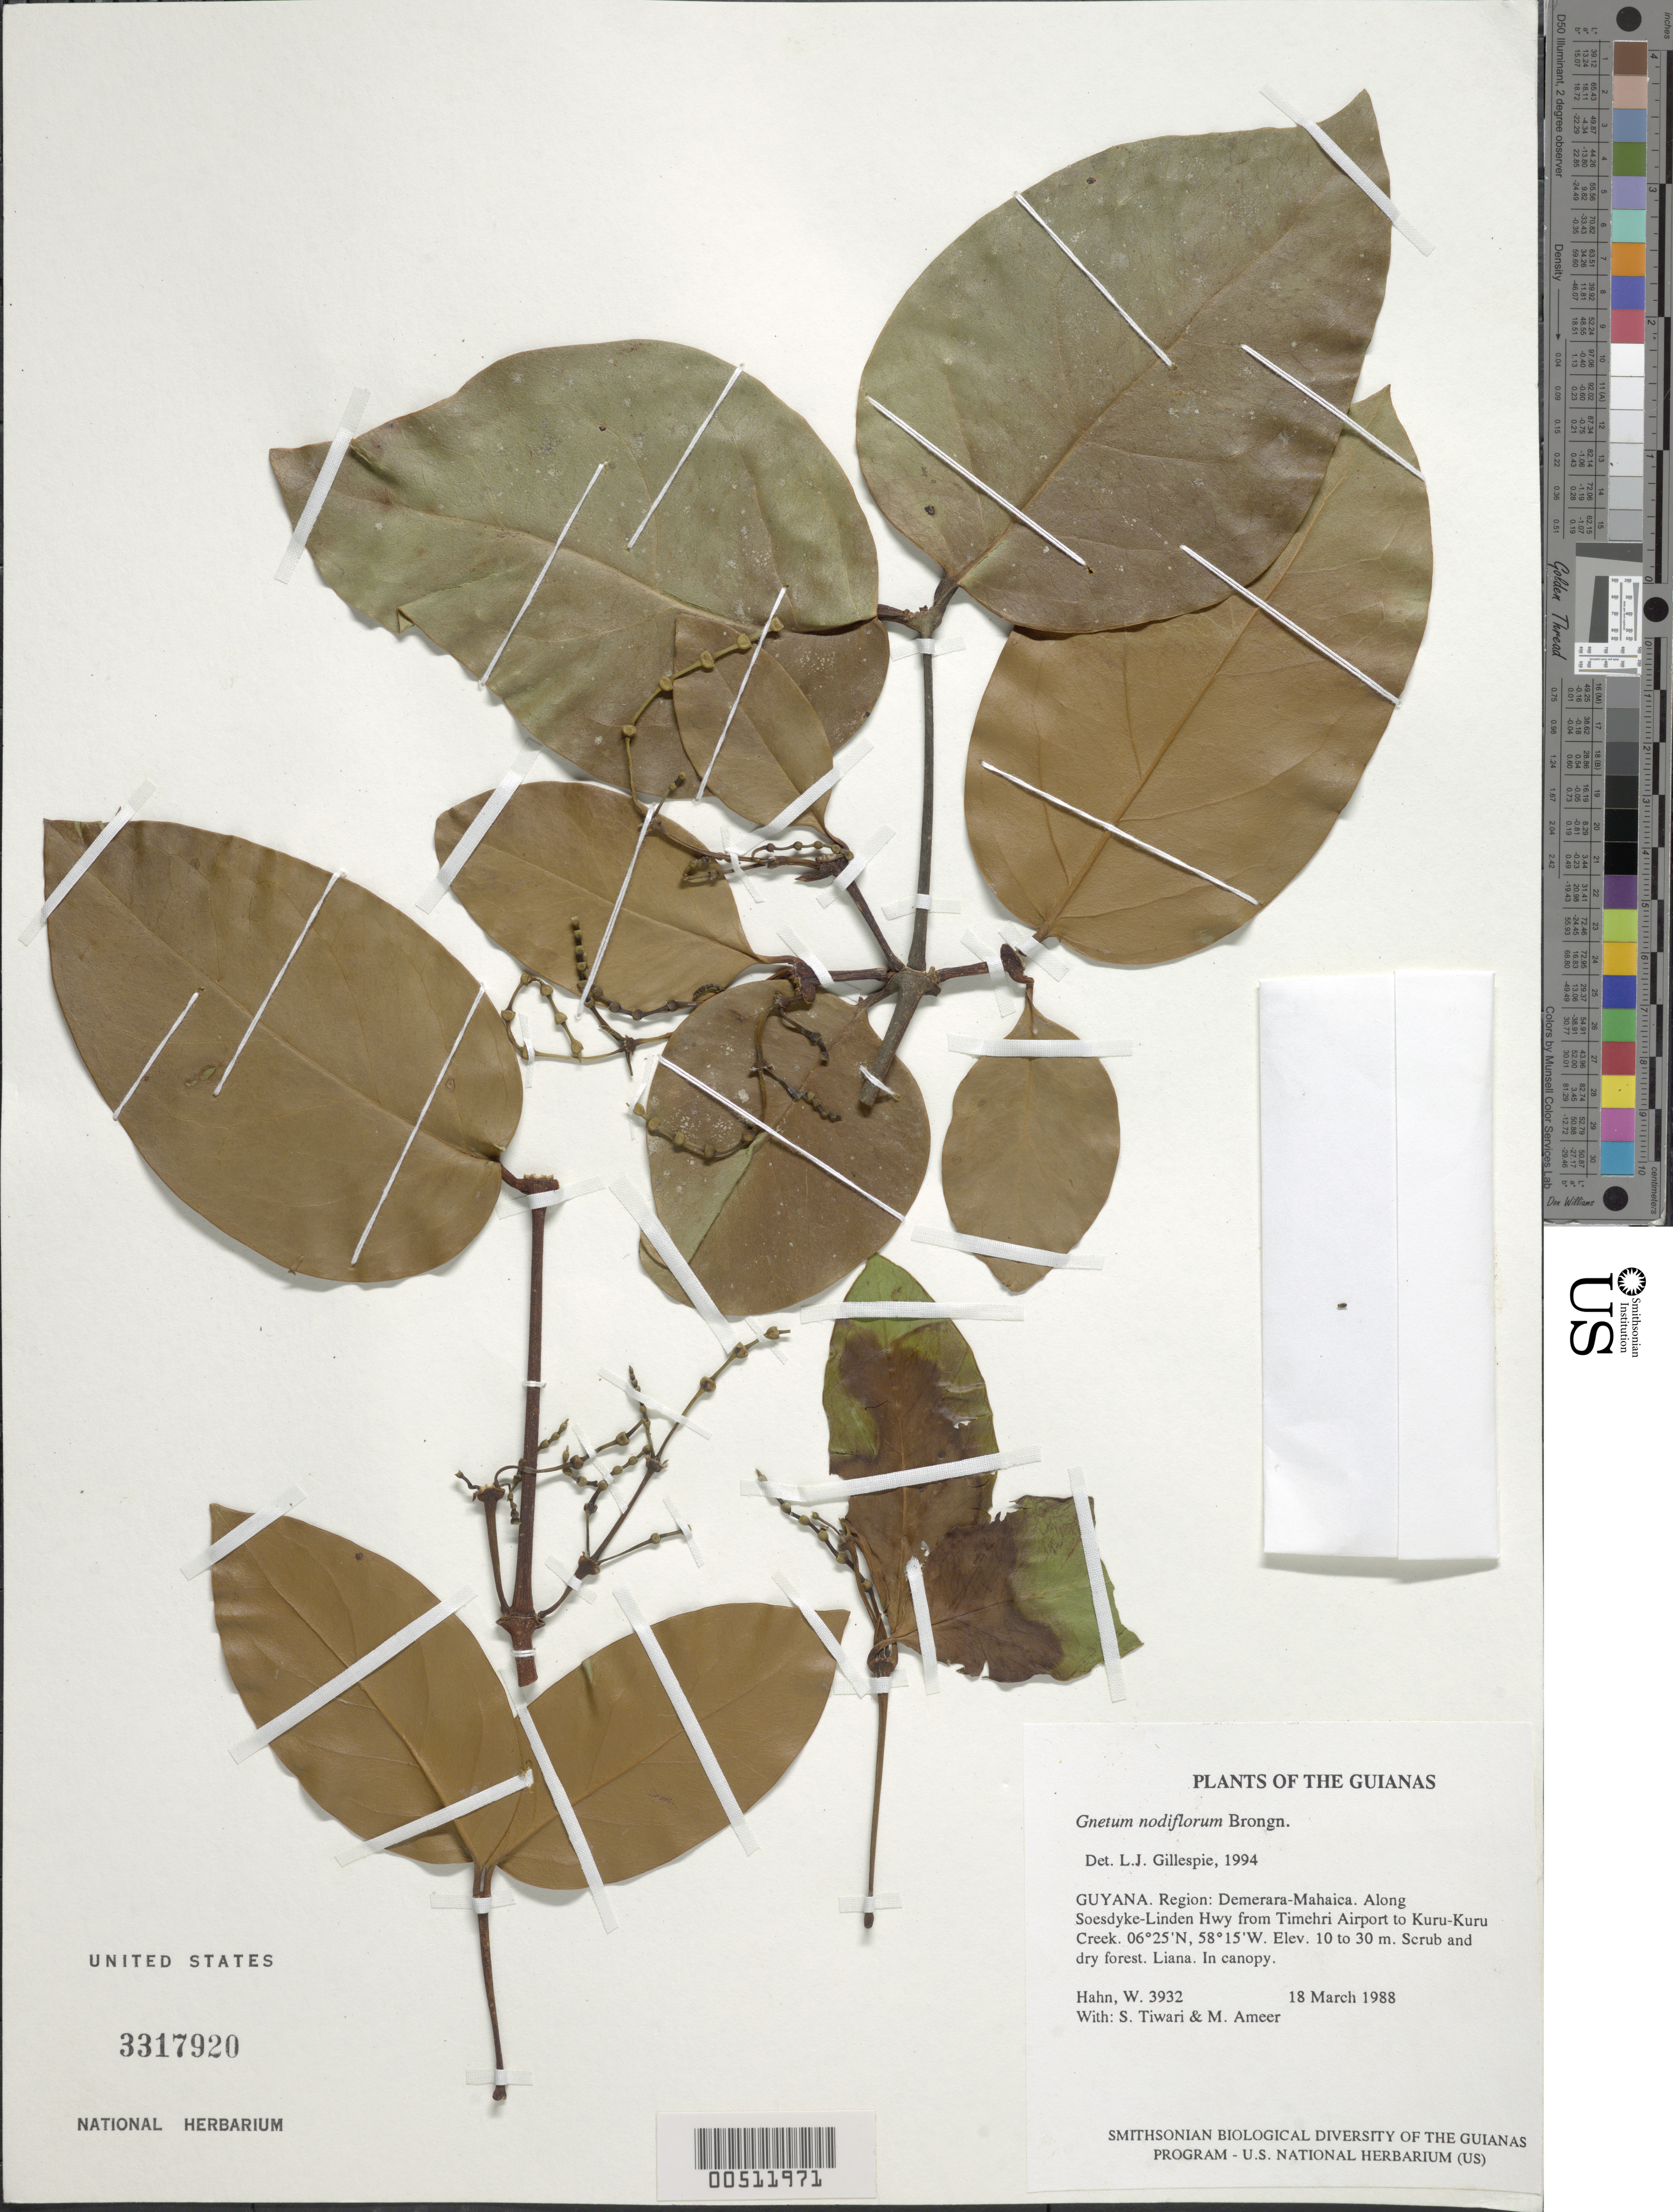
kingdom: Plantae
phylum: Tracheophyta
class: Gnetopsida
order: Gnetales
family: Gnetaceae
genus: Gnetum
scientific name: Gnetum nodiflorum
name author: Brongn.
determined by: Gillespie, L. J.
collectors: W. Hahn, S. Tiwari & M. Ameer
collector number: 3932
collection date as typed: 18 March 1988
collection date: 1988-03-18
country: Guyana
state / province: Demerara-Mahaica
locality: Along Soesdyke-Linden Hwy from Timehri Airport to Kuru-Kuru Creek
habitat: Scrub and dry forest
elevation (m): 10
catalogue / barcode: US 3317920